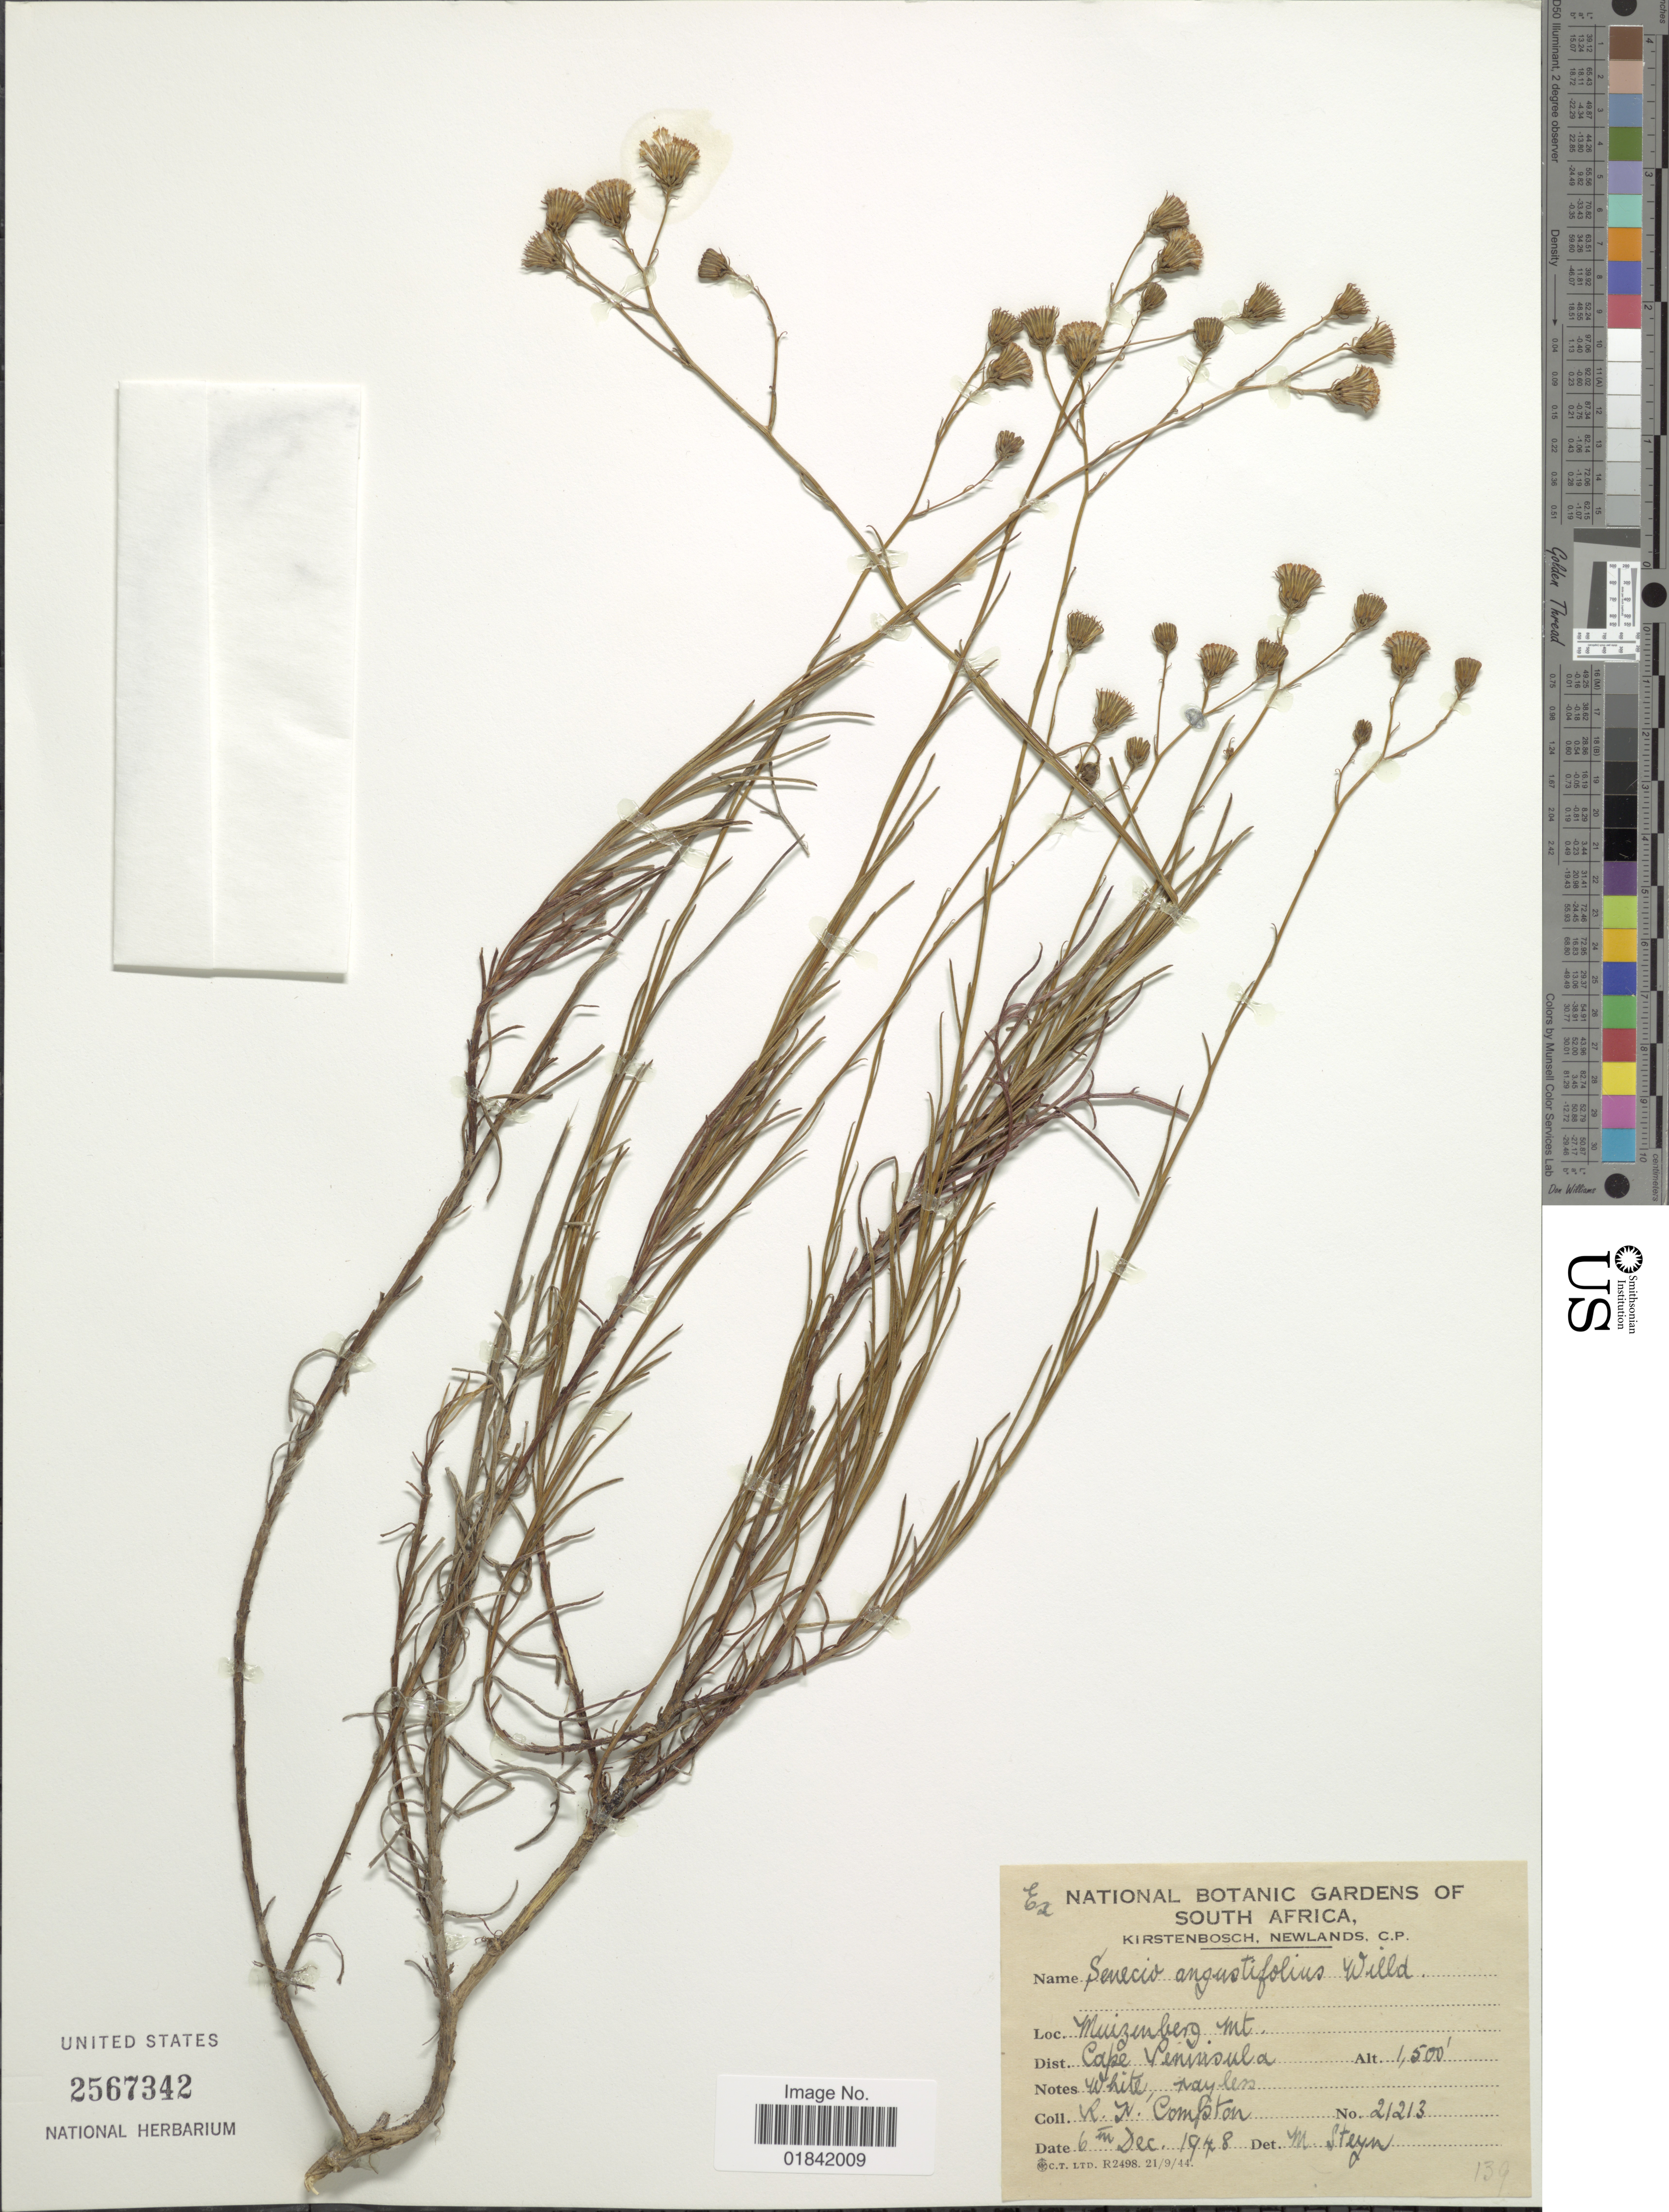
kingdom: Plantae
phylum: Tracheophyta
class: Magnoliopsida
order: Asterales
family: Asteraceae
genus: Senecio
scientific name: Senecio angustifolius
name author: (Thunb.) Willd.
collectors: R. H. Compton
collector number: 21213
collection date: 1948-12-06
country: South Africa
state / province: Western Cape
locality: Muizenberg mt., Cape Peninsula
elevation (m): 457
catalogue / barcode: US 2567342